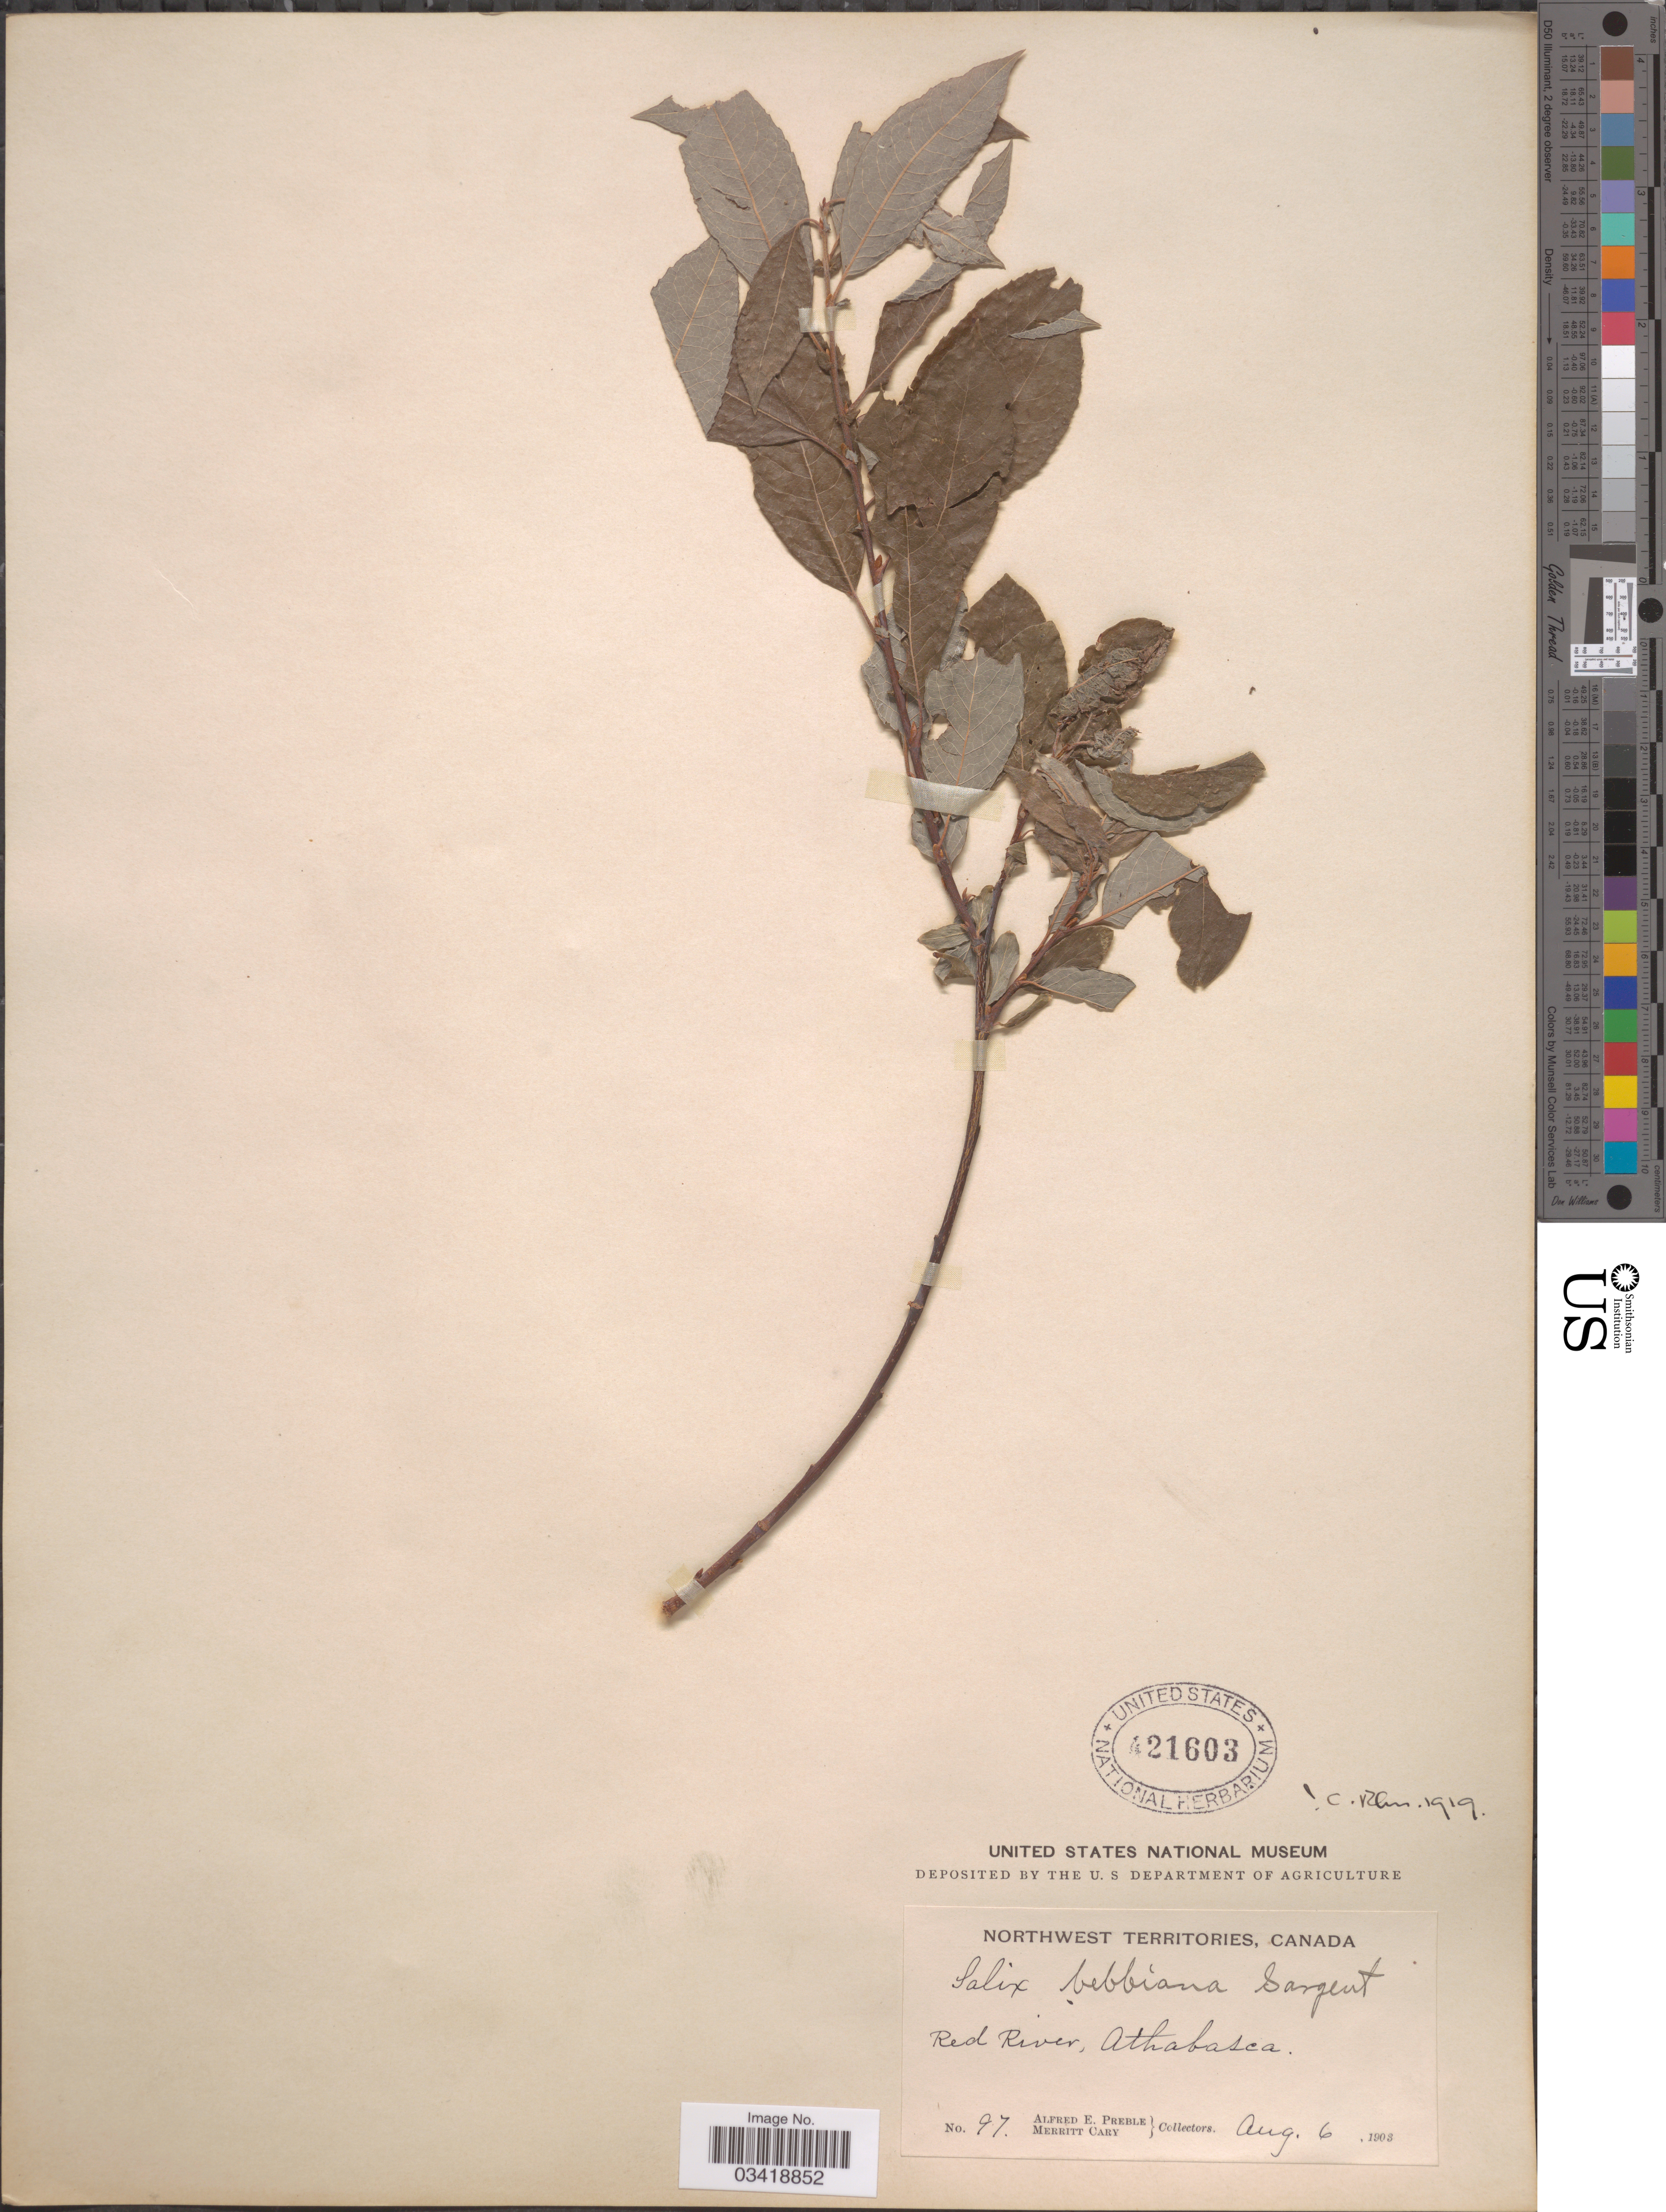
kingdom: Plantae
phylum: Tracheophyta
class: Magnoliopsida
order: Malpighiales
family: Salicaceae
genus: Salix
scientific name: Salix bebbiana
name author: Sarg.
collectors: A. Preble & M. Cary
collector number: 97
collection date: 1903-08-06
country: Canada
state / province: Northwest Territories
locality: Red River, Athabasca.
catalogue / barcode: US 421603